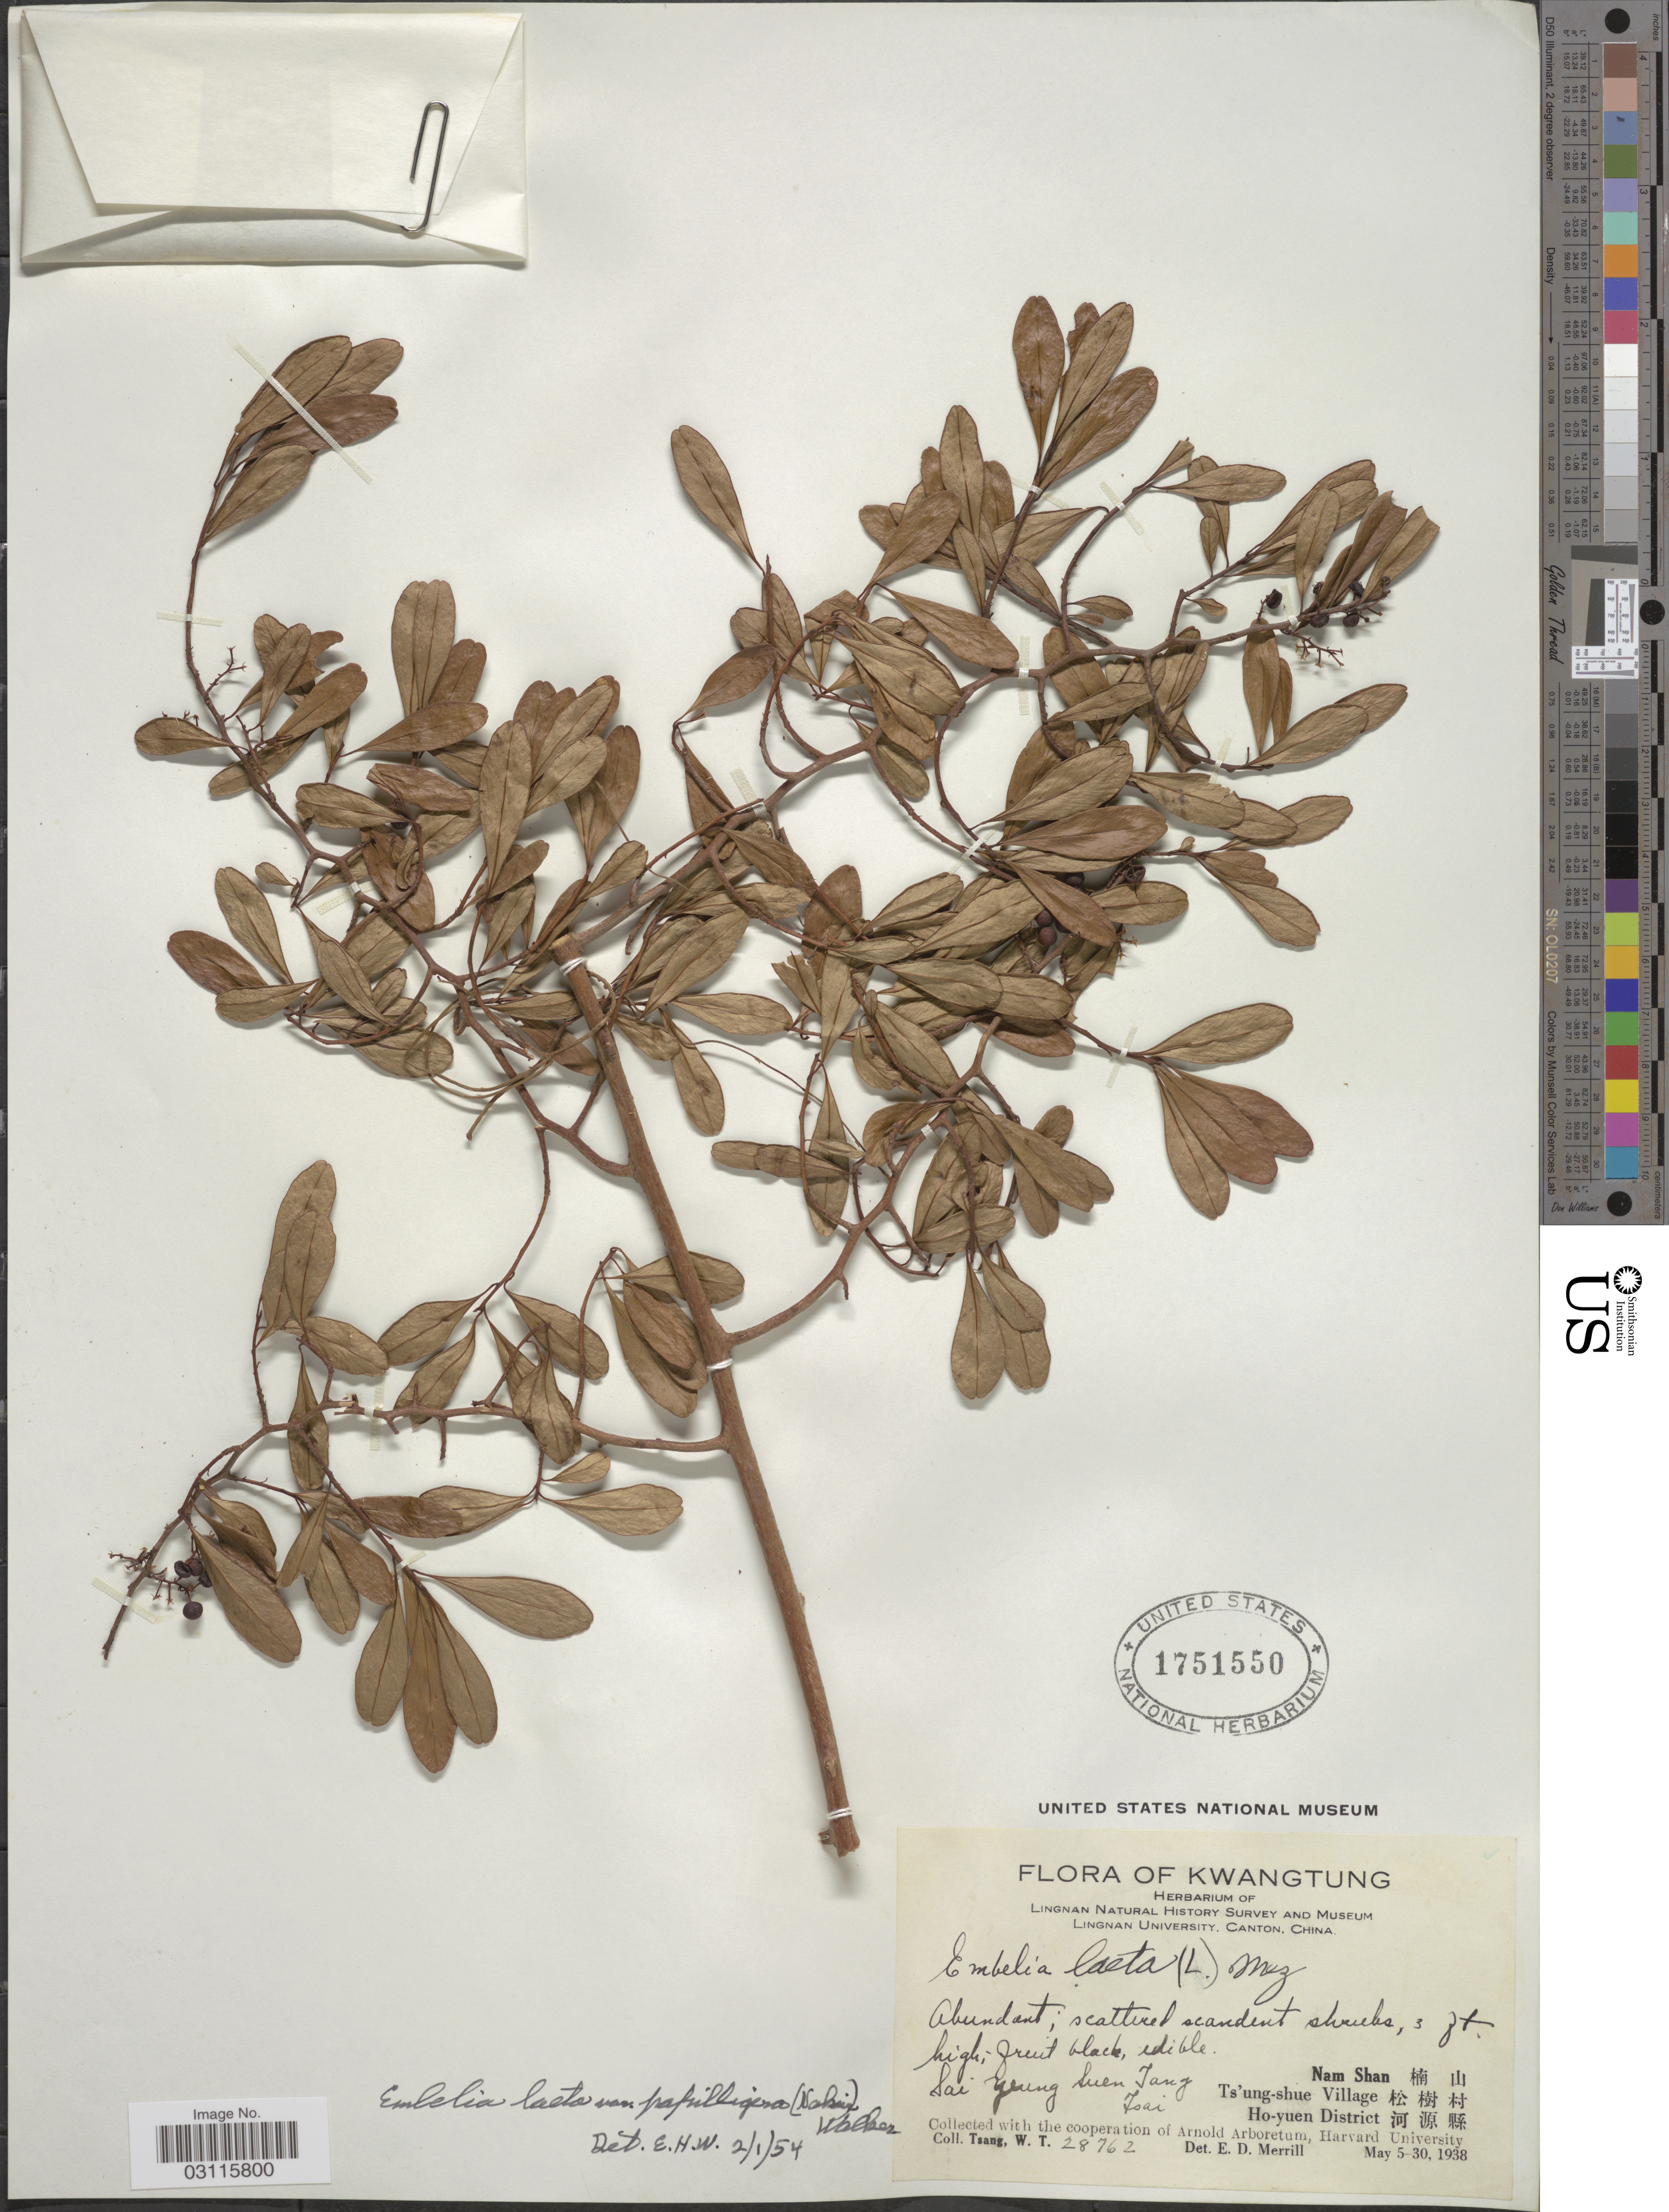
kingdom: Plantae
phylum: Tracheophyta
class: Magnoliopsida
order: Ericales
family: Primulaceae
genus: Embelia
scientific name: Embelia laeta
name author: (L.) Mez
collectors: W. T. Tsang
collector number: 28762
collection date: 1938-05-05/1938-05-30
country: China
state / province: Guangdong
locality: Kwangtung. Sai Yeung Suen Tang Tsai. Nam Shan. Ts'ung-shue Village. Ho-yuen District.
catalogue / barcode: US 1751550